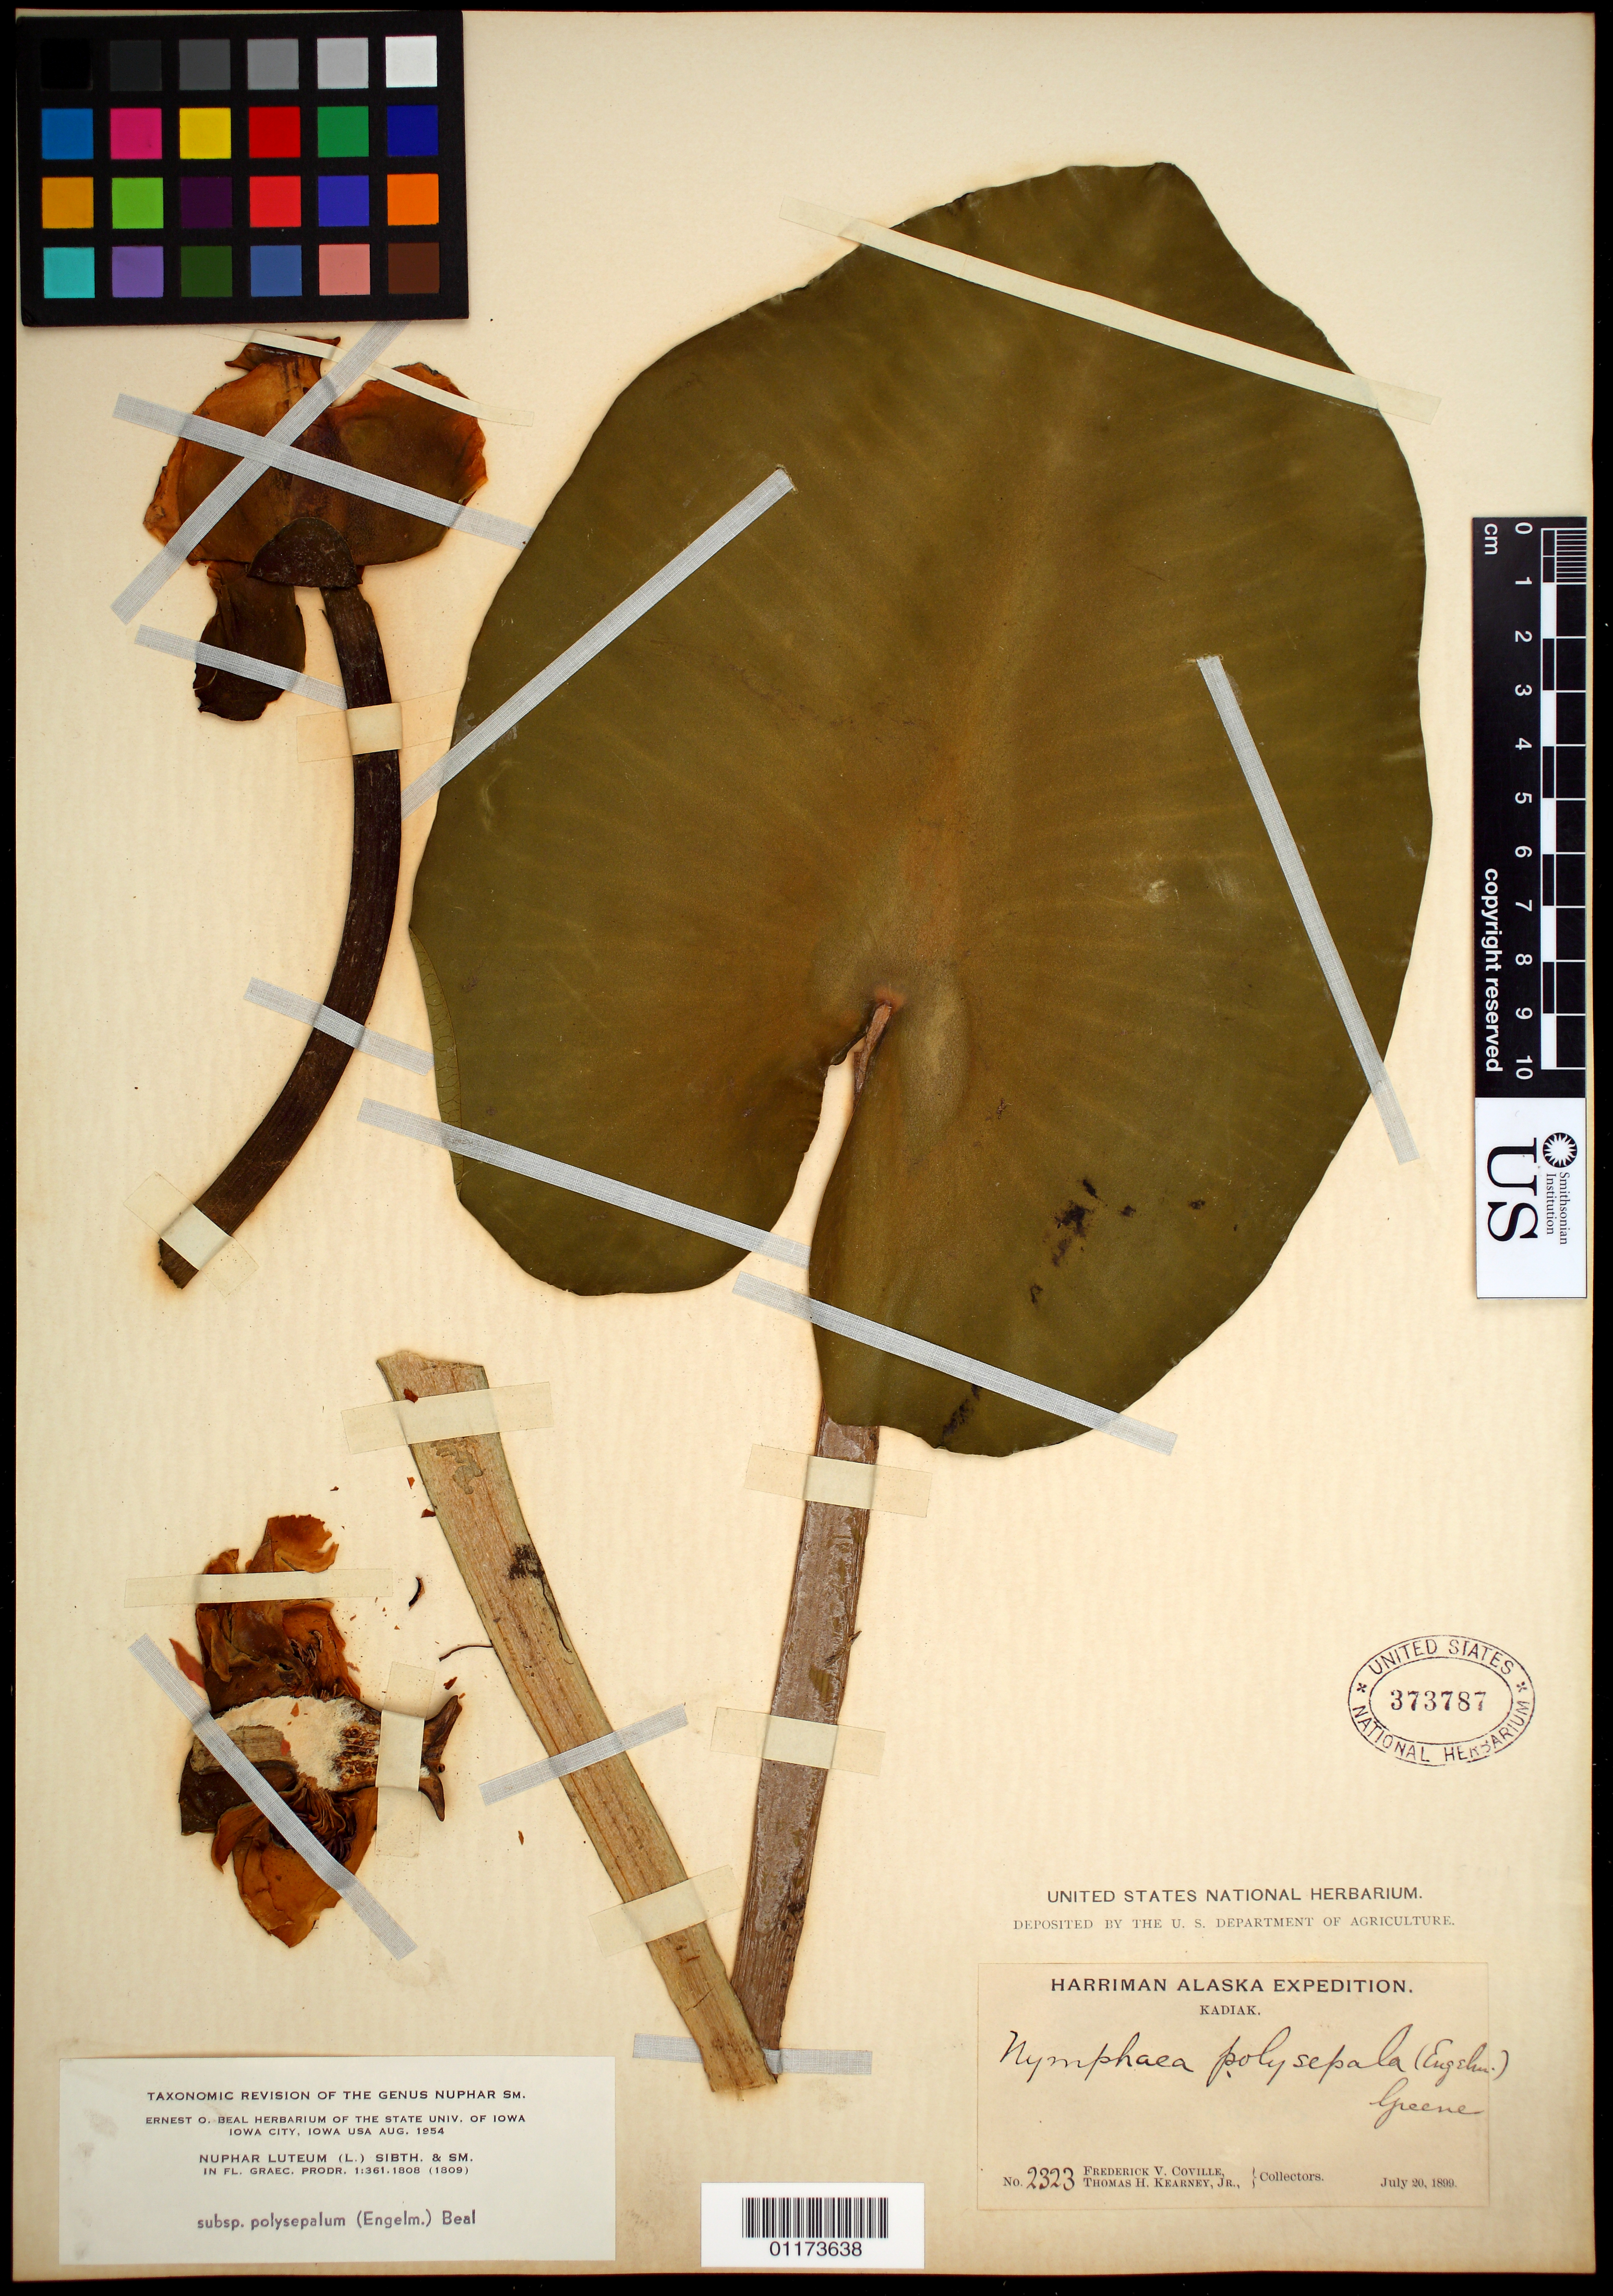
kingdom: Plantae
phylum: Tracheophyta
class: Magnoliopsida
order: Nymphaeales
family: Nymphaeaceae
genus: Nuphar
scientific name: Nuphar lutea subsp. polysepala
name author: (Engelm.) E.O. Beal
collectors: F. V. Coville & T. H. Kearney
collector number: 2323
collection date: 1899-07-20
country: United States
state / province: Alaska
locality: Kadiak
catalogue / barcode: US 373787